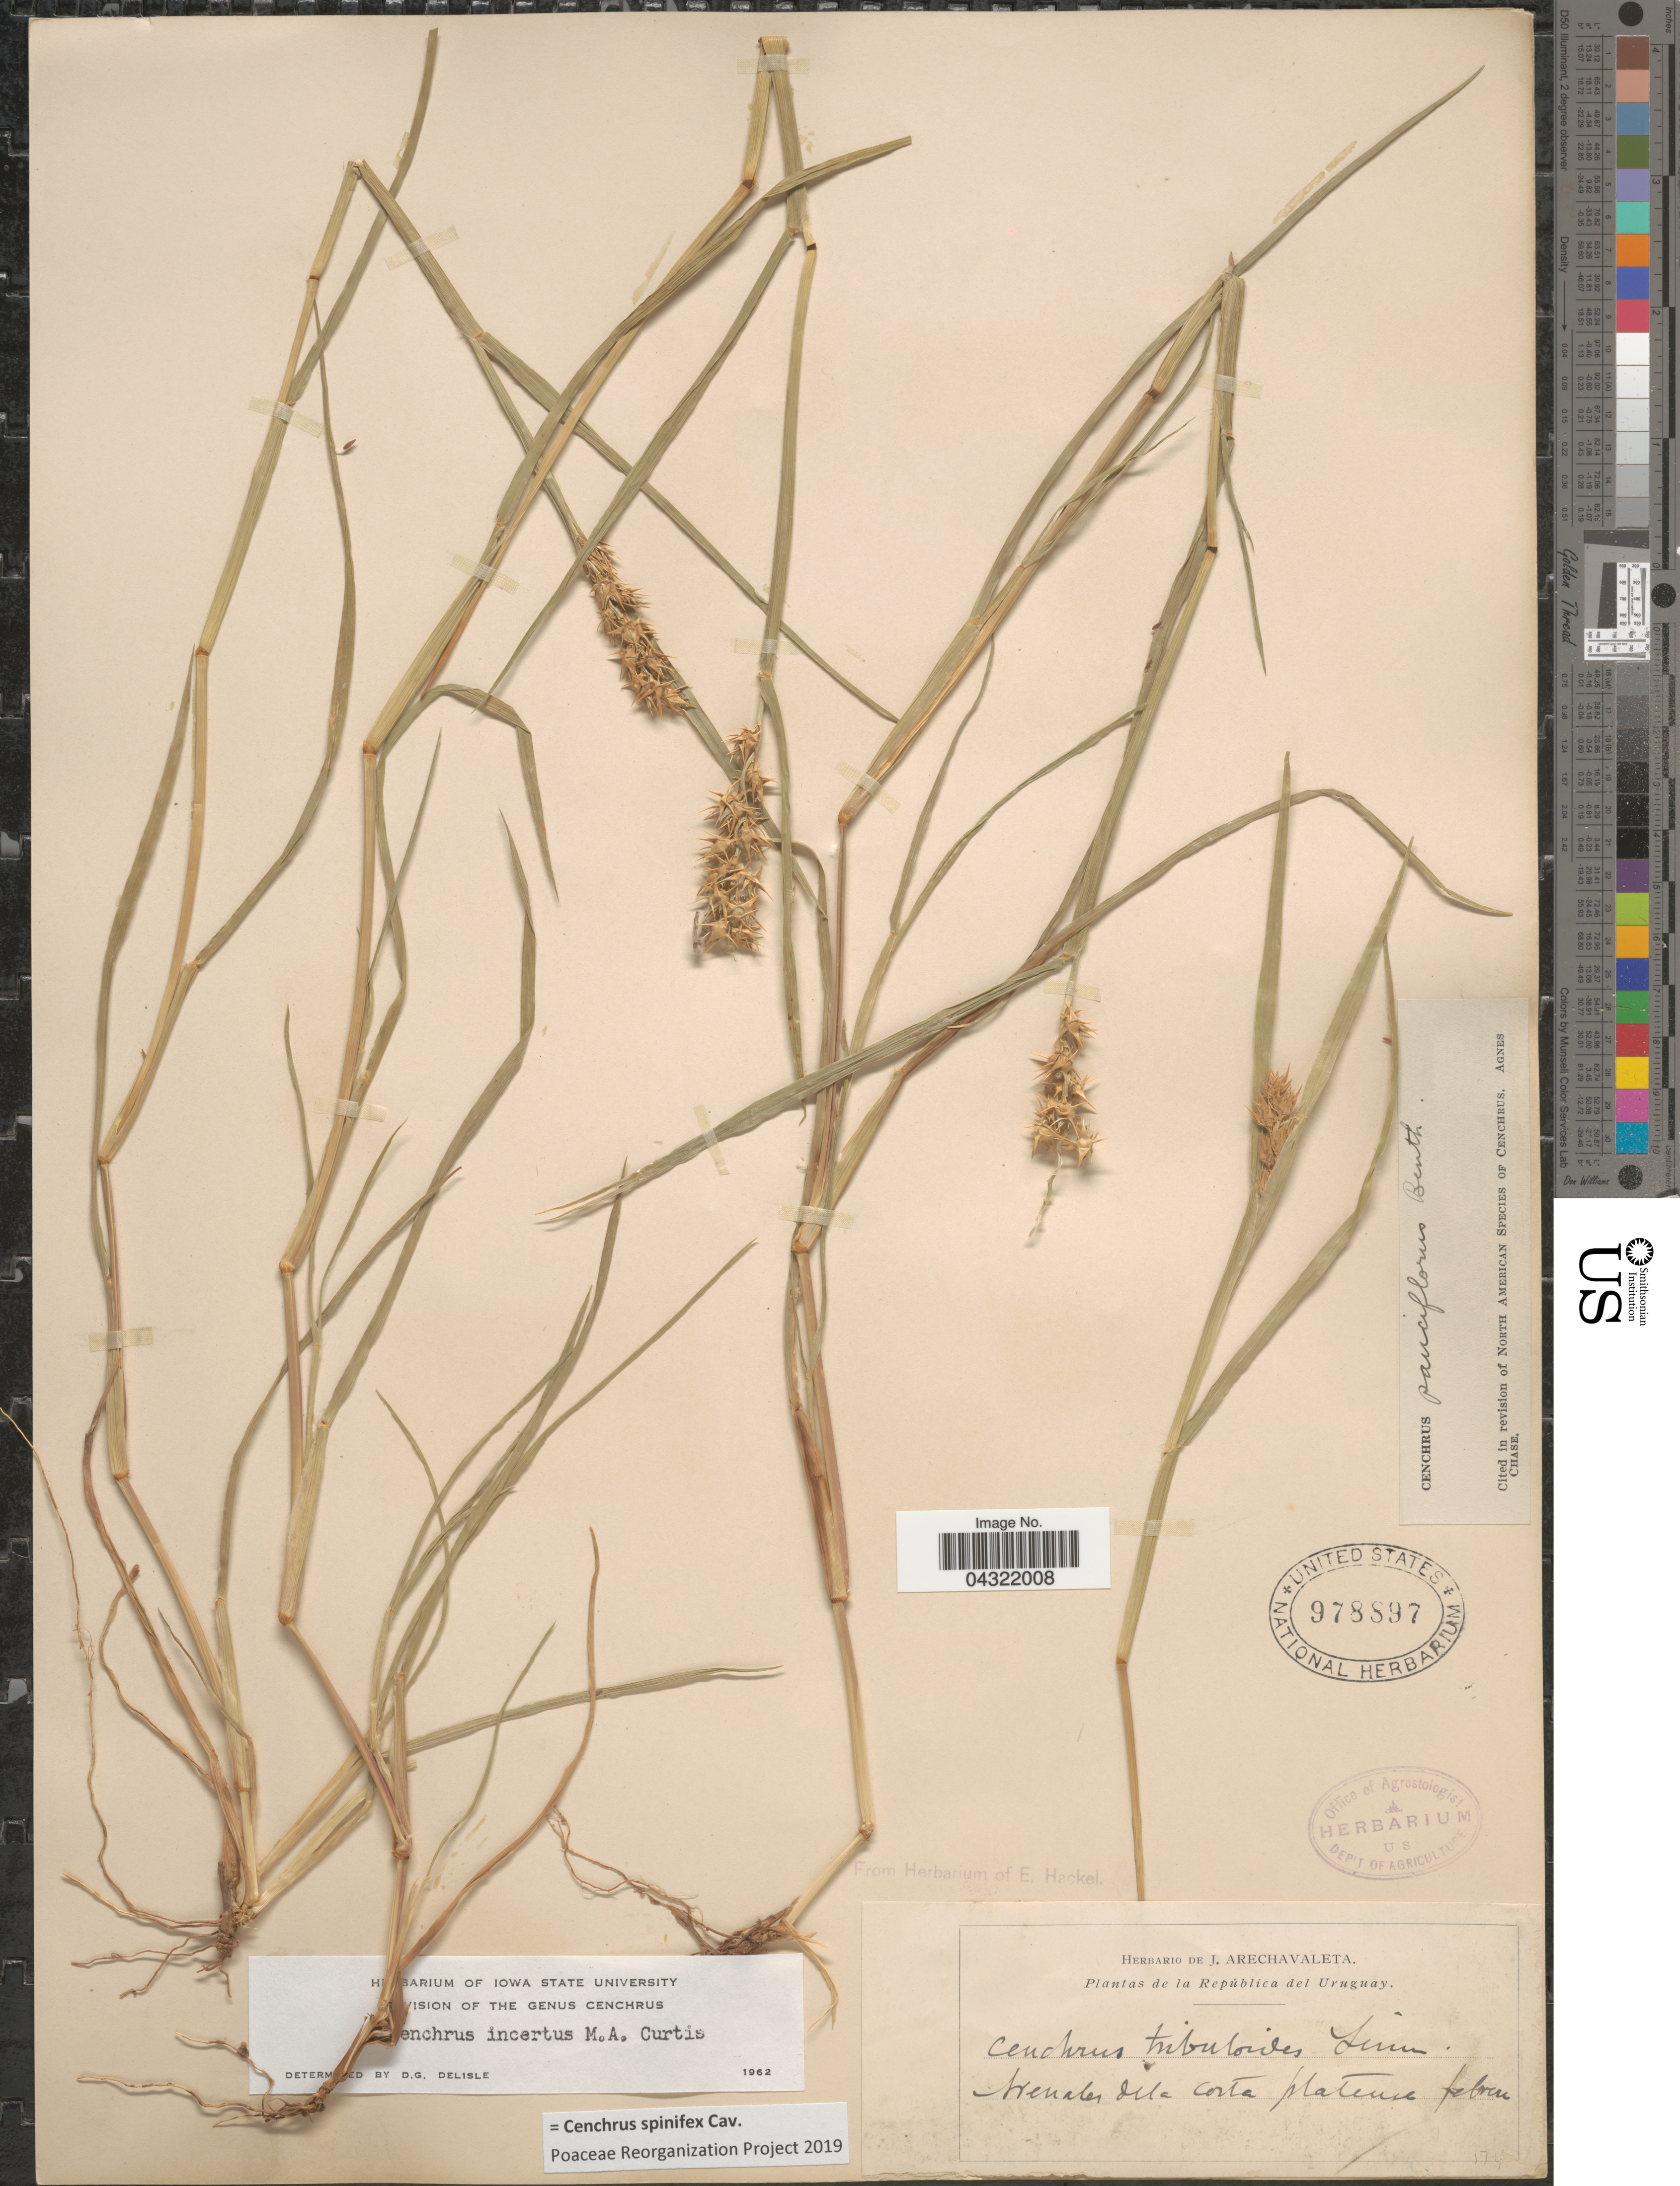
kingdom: Plantae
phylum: Tracheophyta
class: Liliopsida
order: Poales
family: Poaceae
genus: Cenchrus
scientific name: Cenchrus spinifex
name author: Cav.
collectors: ex herb. de J. Arechavaleta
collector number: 175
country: Uruguay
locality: Arenales de la costa platense.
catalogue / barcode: US 978897